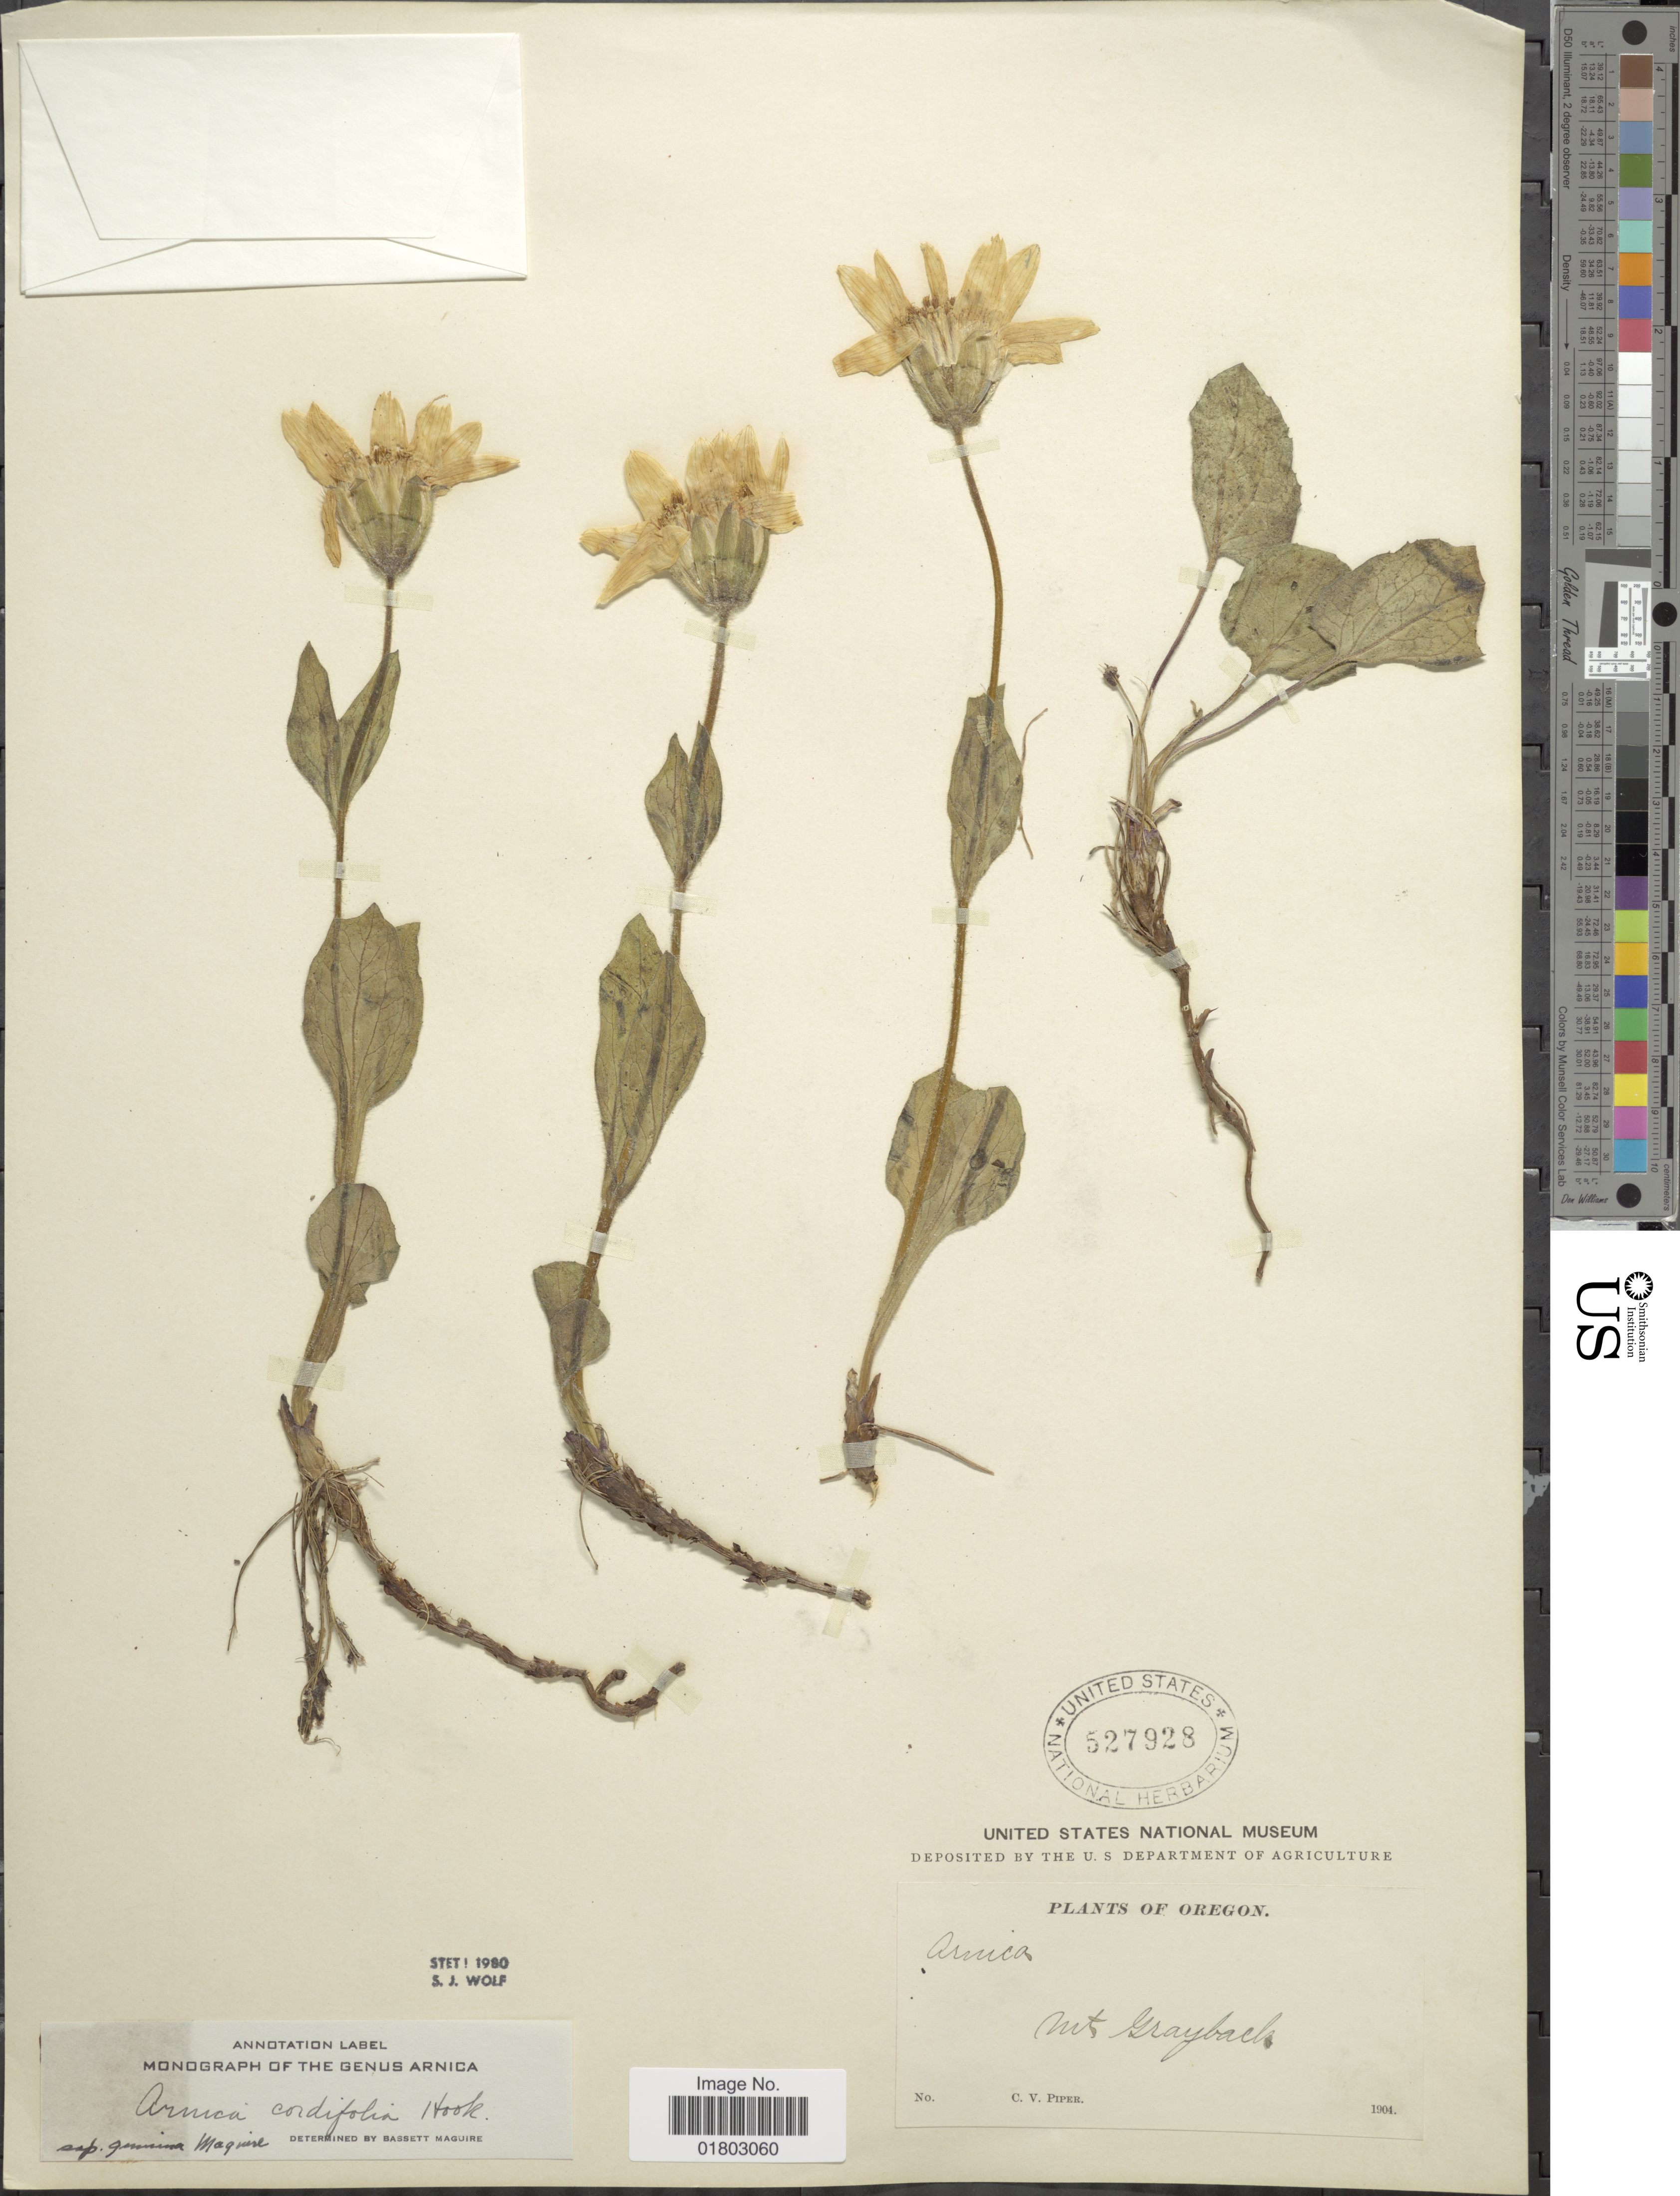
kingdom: Plantae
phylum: Tracheophyta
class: Magnoliopsida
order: Asterales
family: Asteraceae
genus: Arnica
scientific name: Arnica cordifolia subsp. genuina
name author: Maguire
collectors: C. V. Piper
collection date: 1904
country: United States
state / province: Oregon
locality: Mt Grayback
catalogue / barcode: US 527928